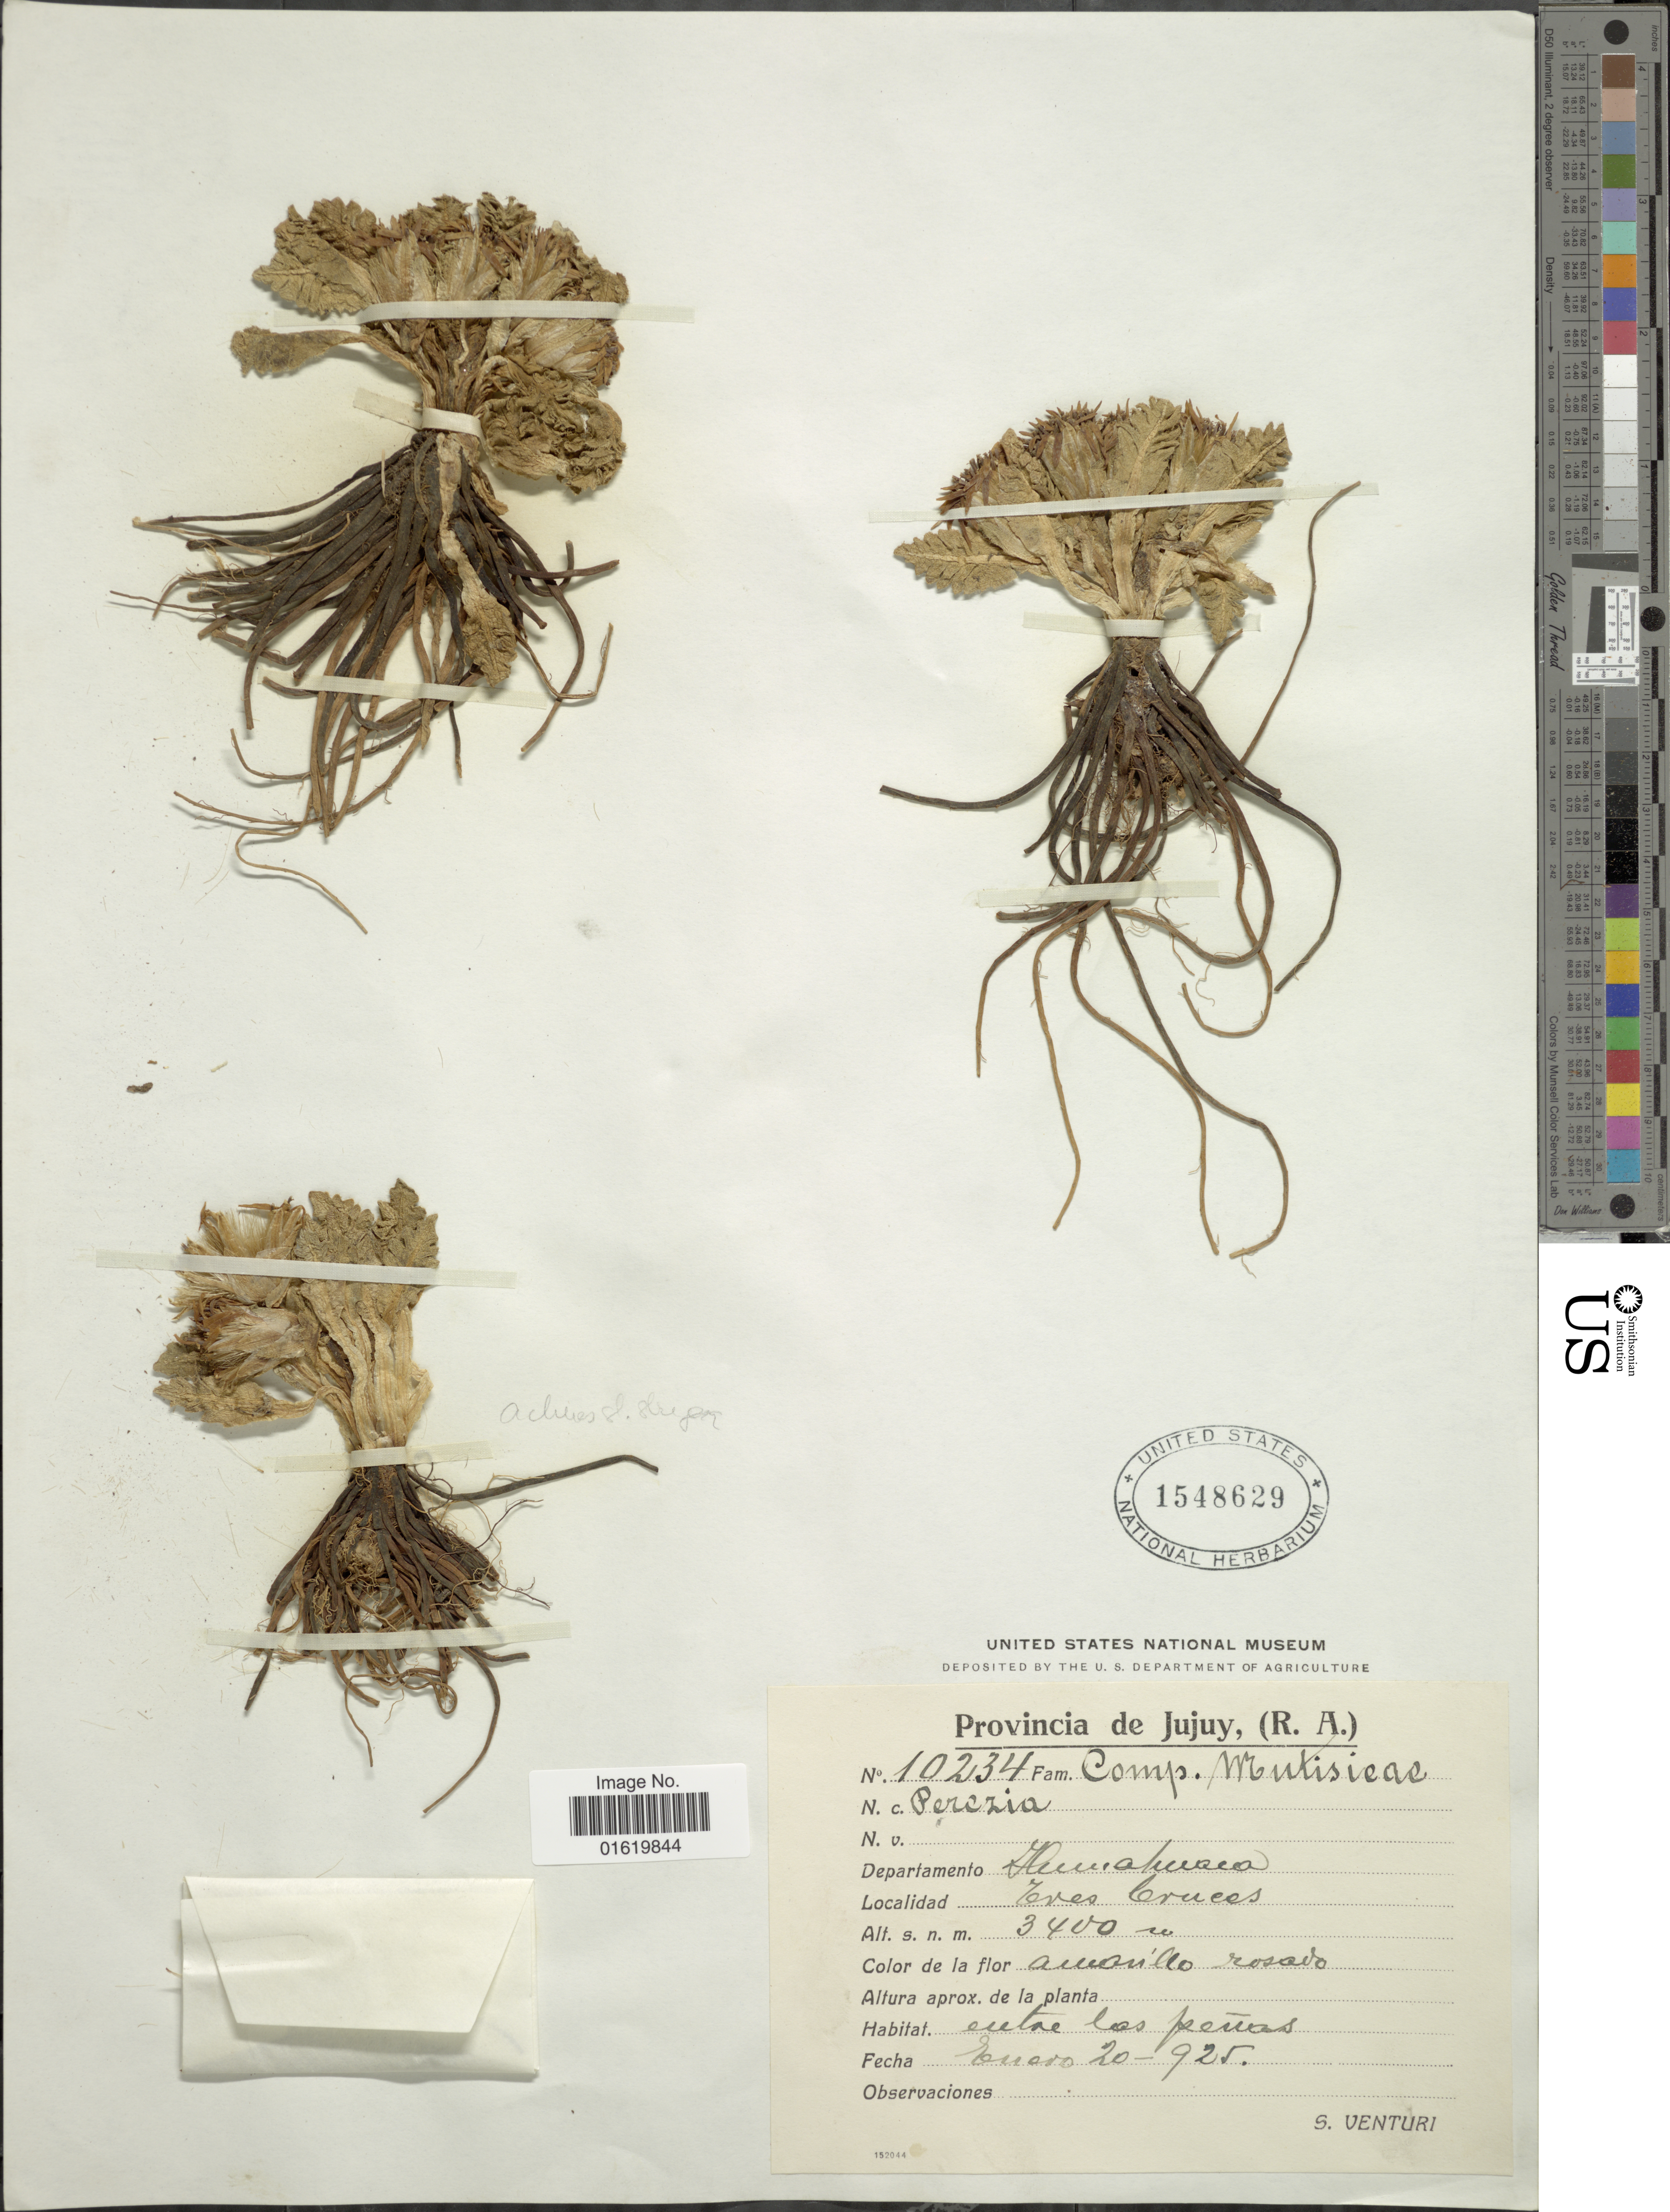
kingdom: Plantae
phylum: Tracheophyta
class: Magnoliopsida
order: Asterales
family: Asteraceae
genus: Perezia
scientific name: Perezia sp.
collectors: S. Venturi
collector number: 10234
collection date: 1925-01-20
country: Argentina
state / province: Jujuy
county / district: Humahuaca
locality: Tres Cruces.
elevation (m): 3400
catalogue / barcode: US 1548629